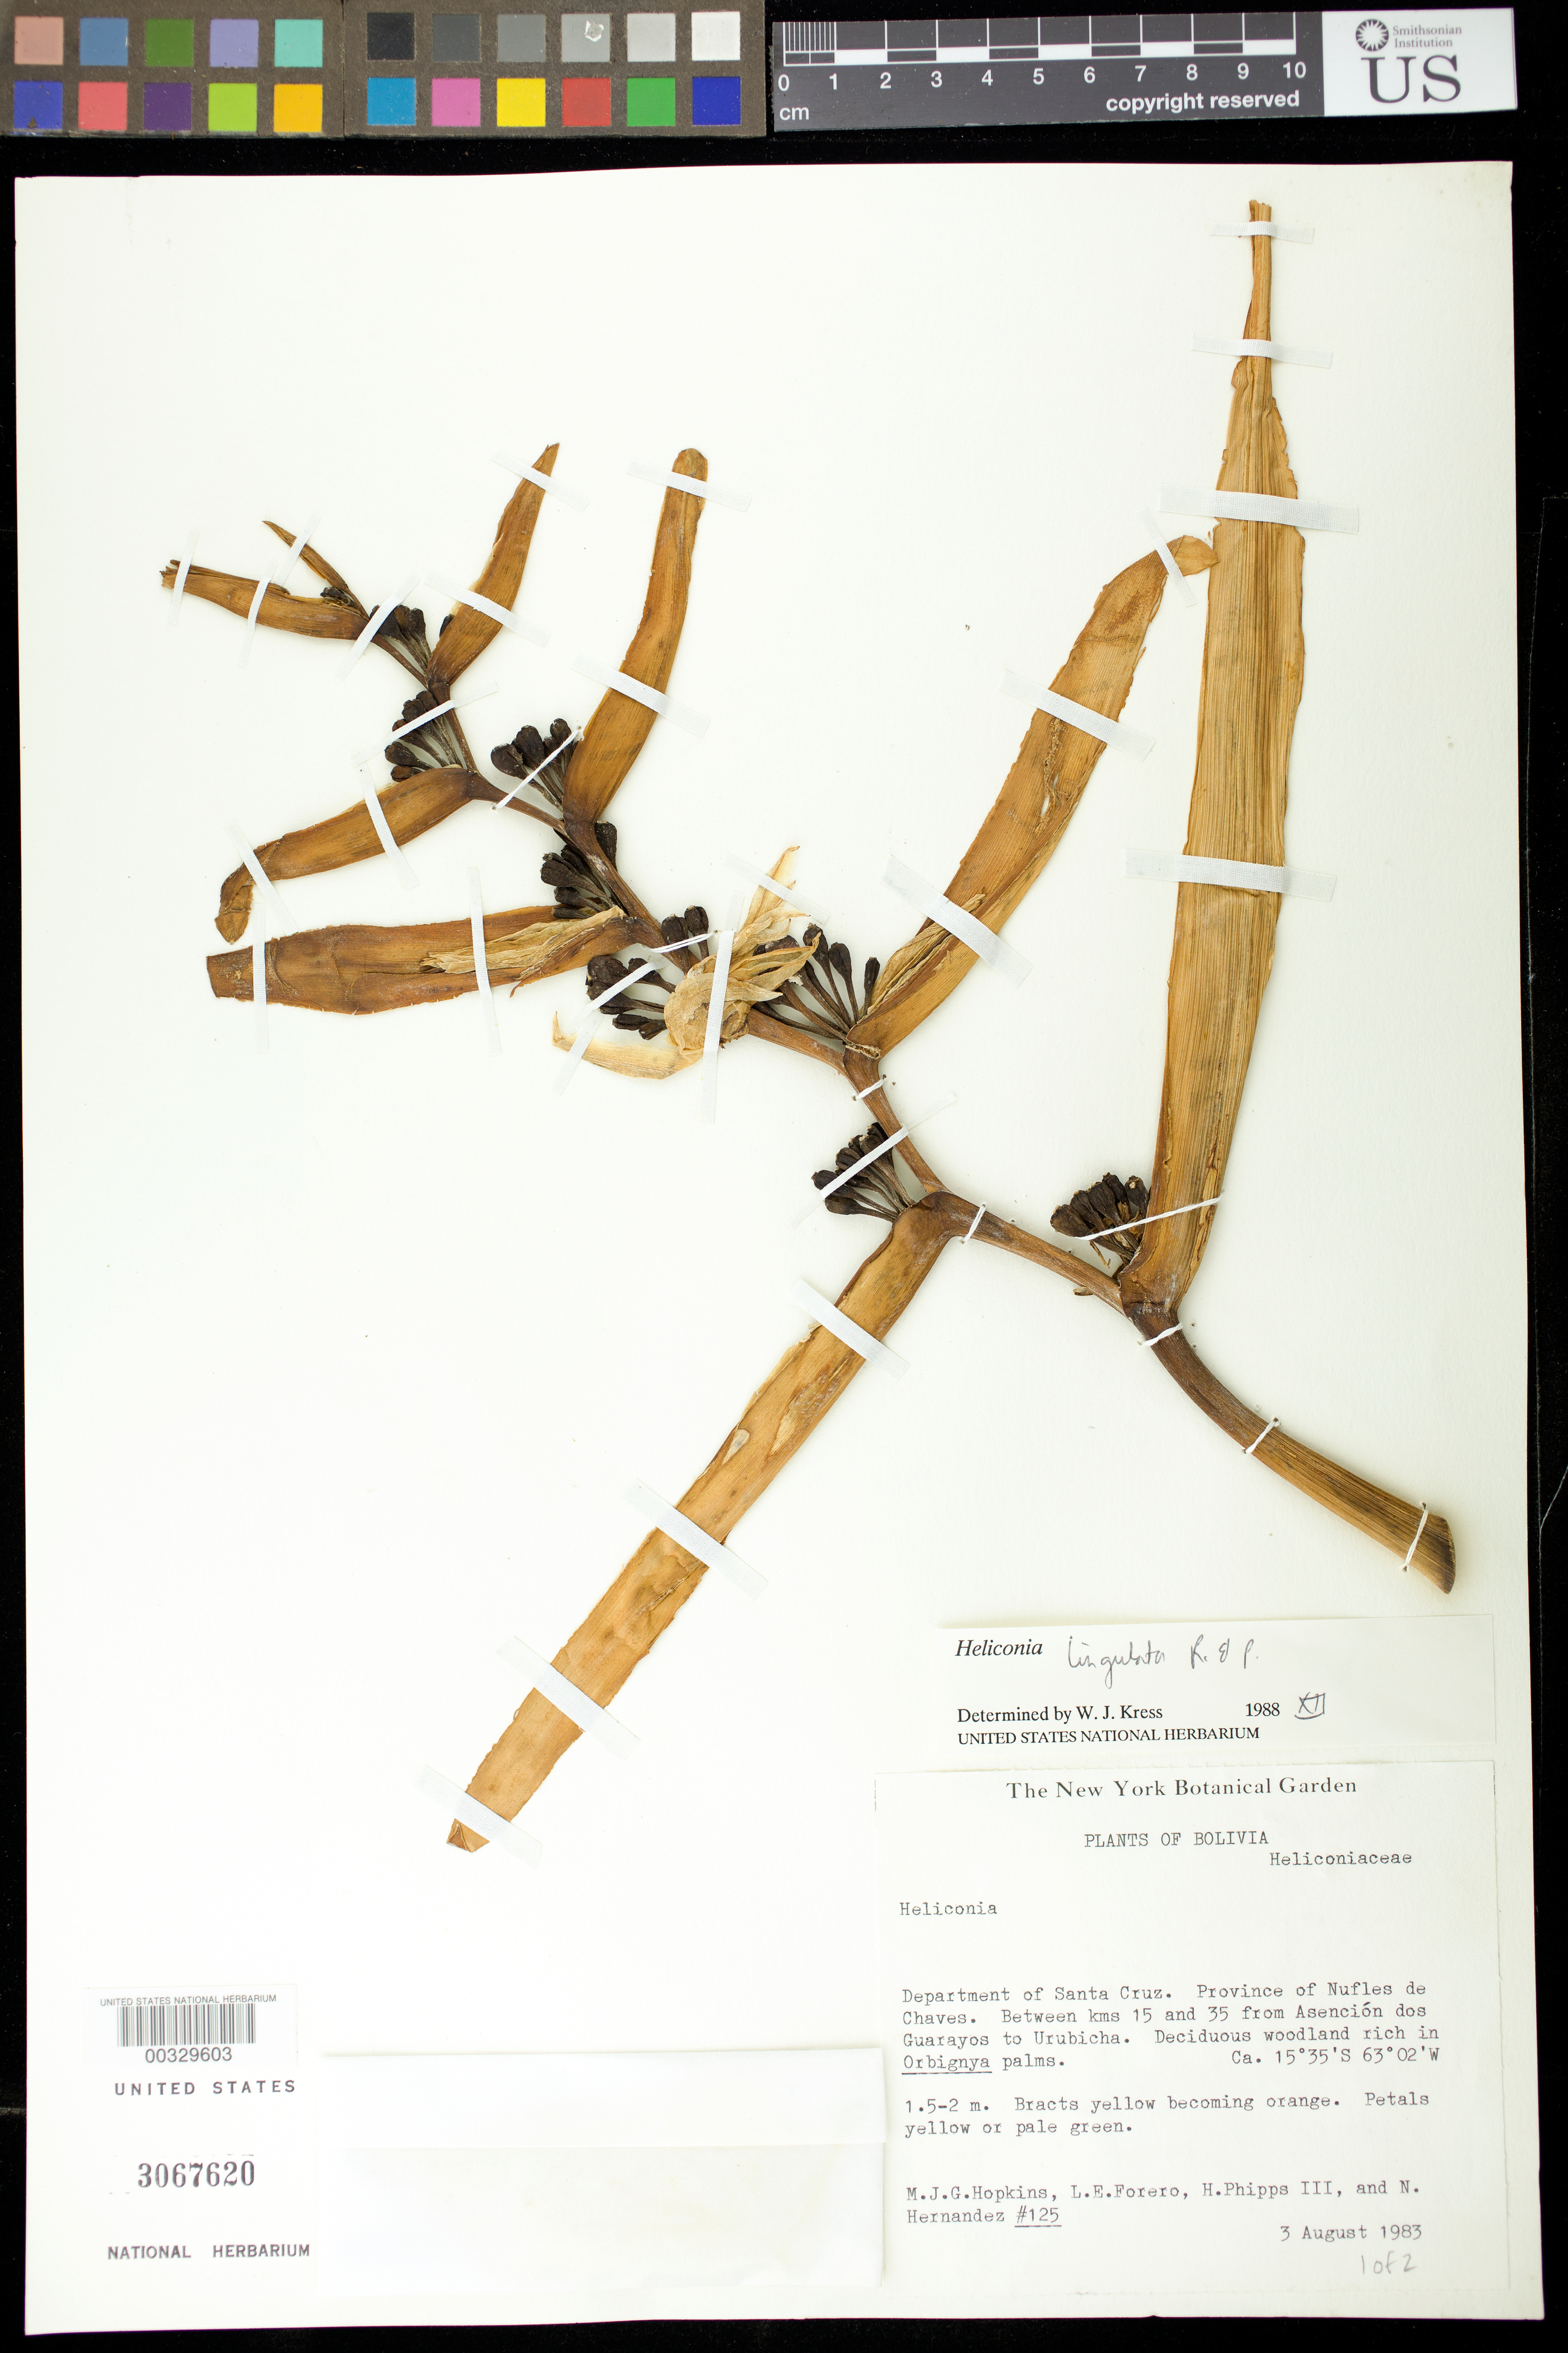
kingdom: Plantae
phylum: Tracheophyta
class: Liliopsida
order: Zingiberales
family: Heliconiaceae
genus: Heliconia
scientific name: Heliconia lingulata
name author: Ruiz & Pav.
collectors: M. J. G. Hopkins, L. E. Forero, H. Phipps & N. Hernandez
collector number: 125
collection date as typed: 03 Aug 1983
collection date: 1983-08-03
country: Bolivia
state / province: Santa Cruz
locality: Prov of Nufles de chaves, between km 15 and 35 from Ascencion dos Guarayos to Urubicha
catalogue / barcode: US 3067620